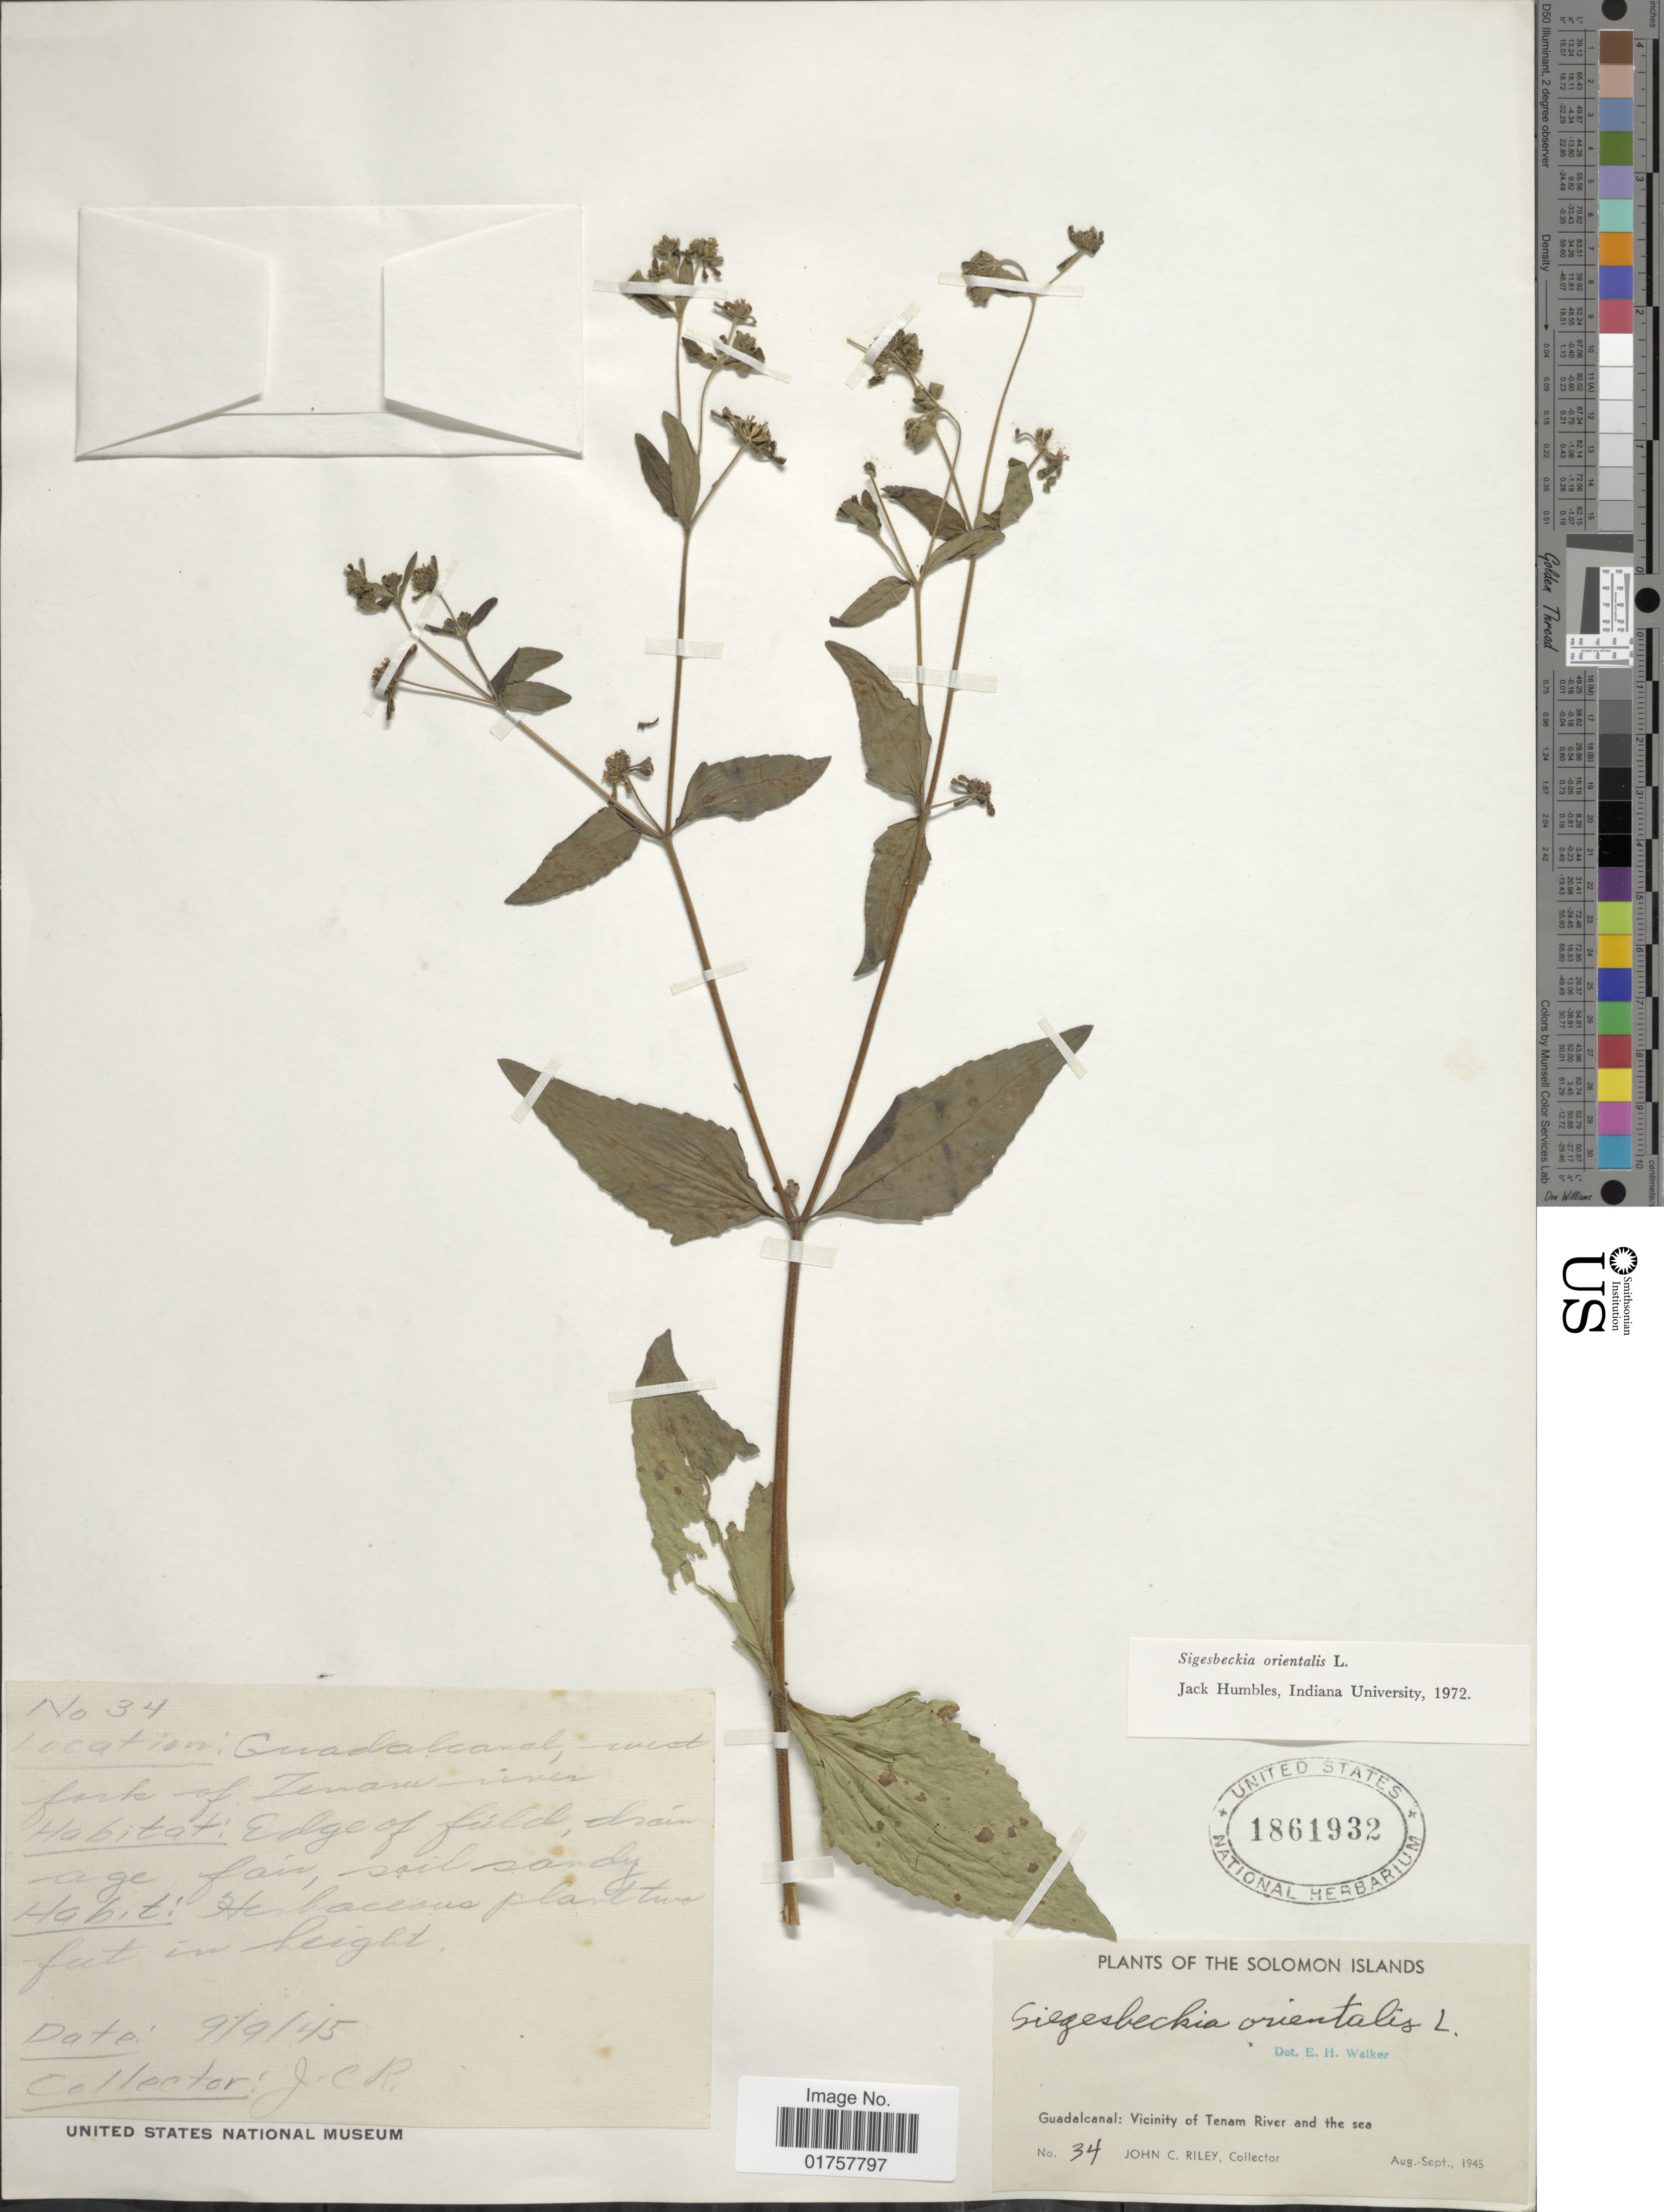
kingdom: Plantae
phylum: Tracheophyta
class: Magnoliopsida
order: Asterales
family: Asteraceae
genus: Sigesbeckia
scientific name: Sigesbeckia orientalis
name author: L.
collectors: J. Riley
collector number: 34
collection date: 1945-09-09/1945-09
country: Solomon Islands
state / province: Solomon Islands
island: Guadalcanal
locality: Guadalcanal: Vicinity of Tenam River and the sea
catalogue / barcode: US 1861932